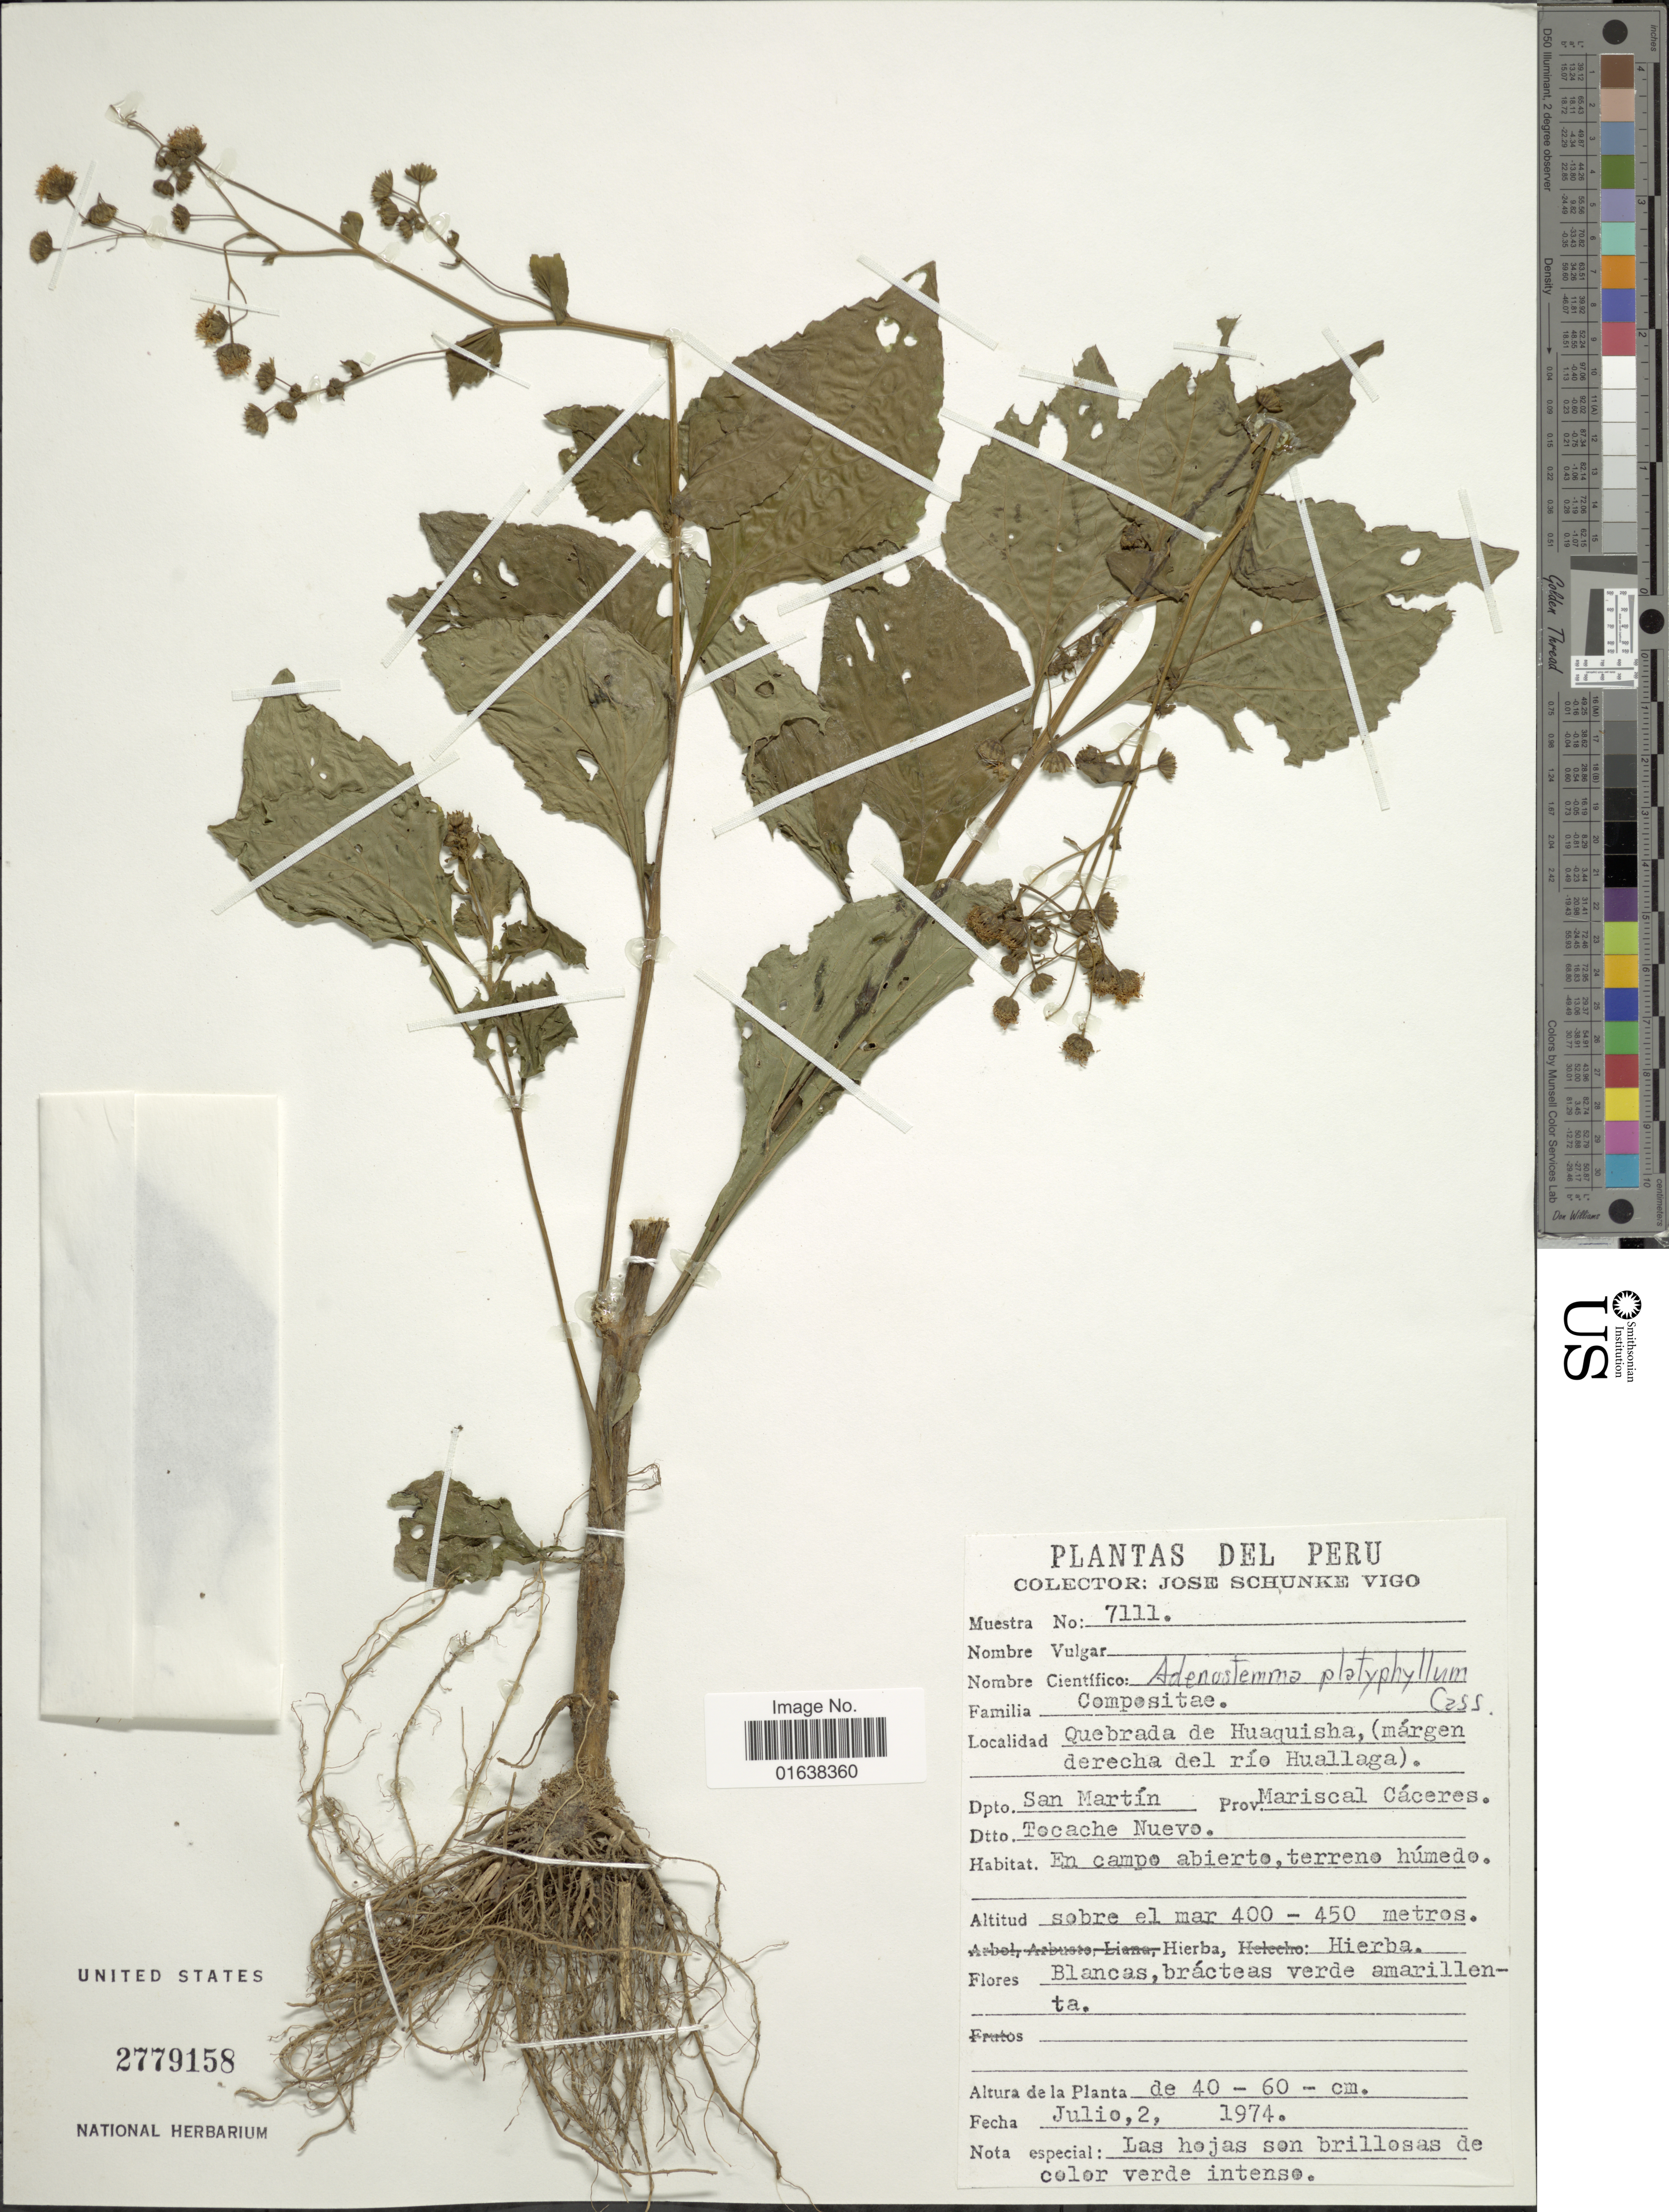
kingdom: Plantae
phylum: Tracheophyta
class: Magnoliopsida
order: Asterales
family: Asteraceae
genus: Adenostemma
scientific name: Adenostemma fosbergii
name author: R.M. King & H. Rob.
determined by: Dosil Hiriart, Florencia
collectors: J. Schunke Vigo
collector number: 7111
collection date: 1974-07-02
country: Peru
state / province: San Martín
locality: Peru. Dpto. San Martin. Prov. Nariscal Caceres. Tocache Nuevo. En bosque bajo (Purma)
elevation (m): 400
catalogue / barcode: US 2779158